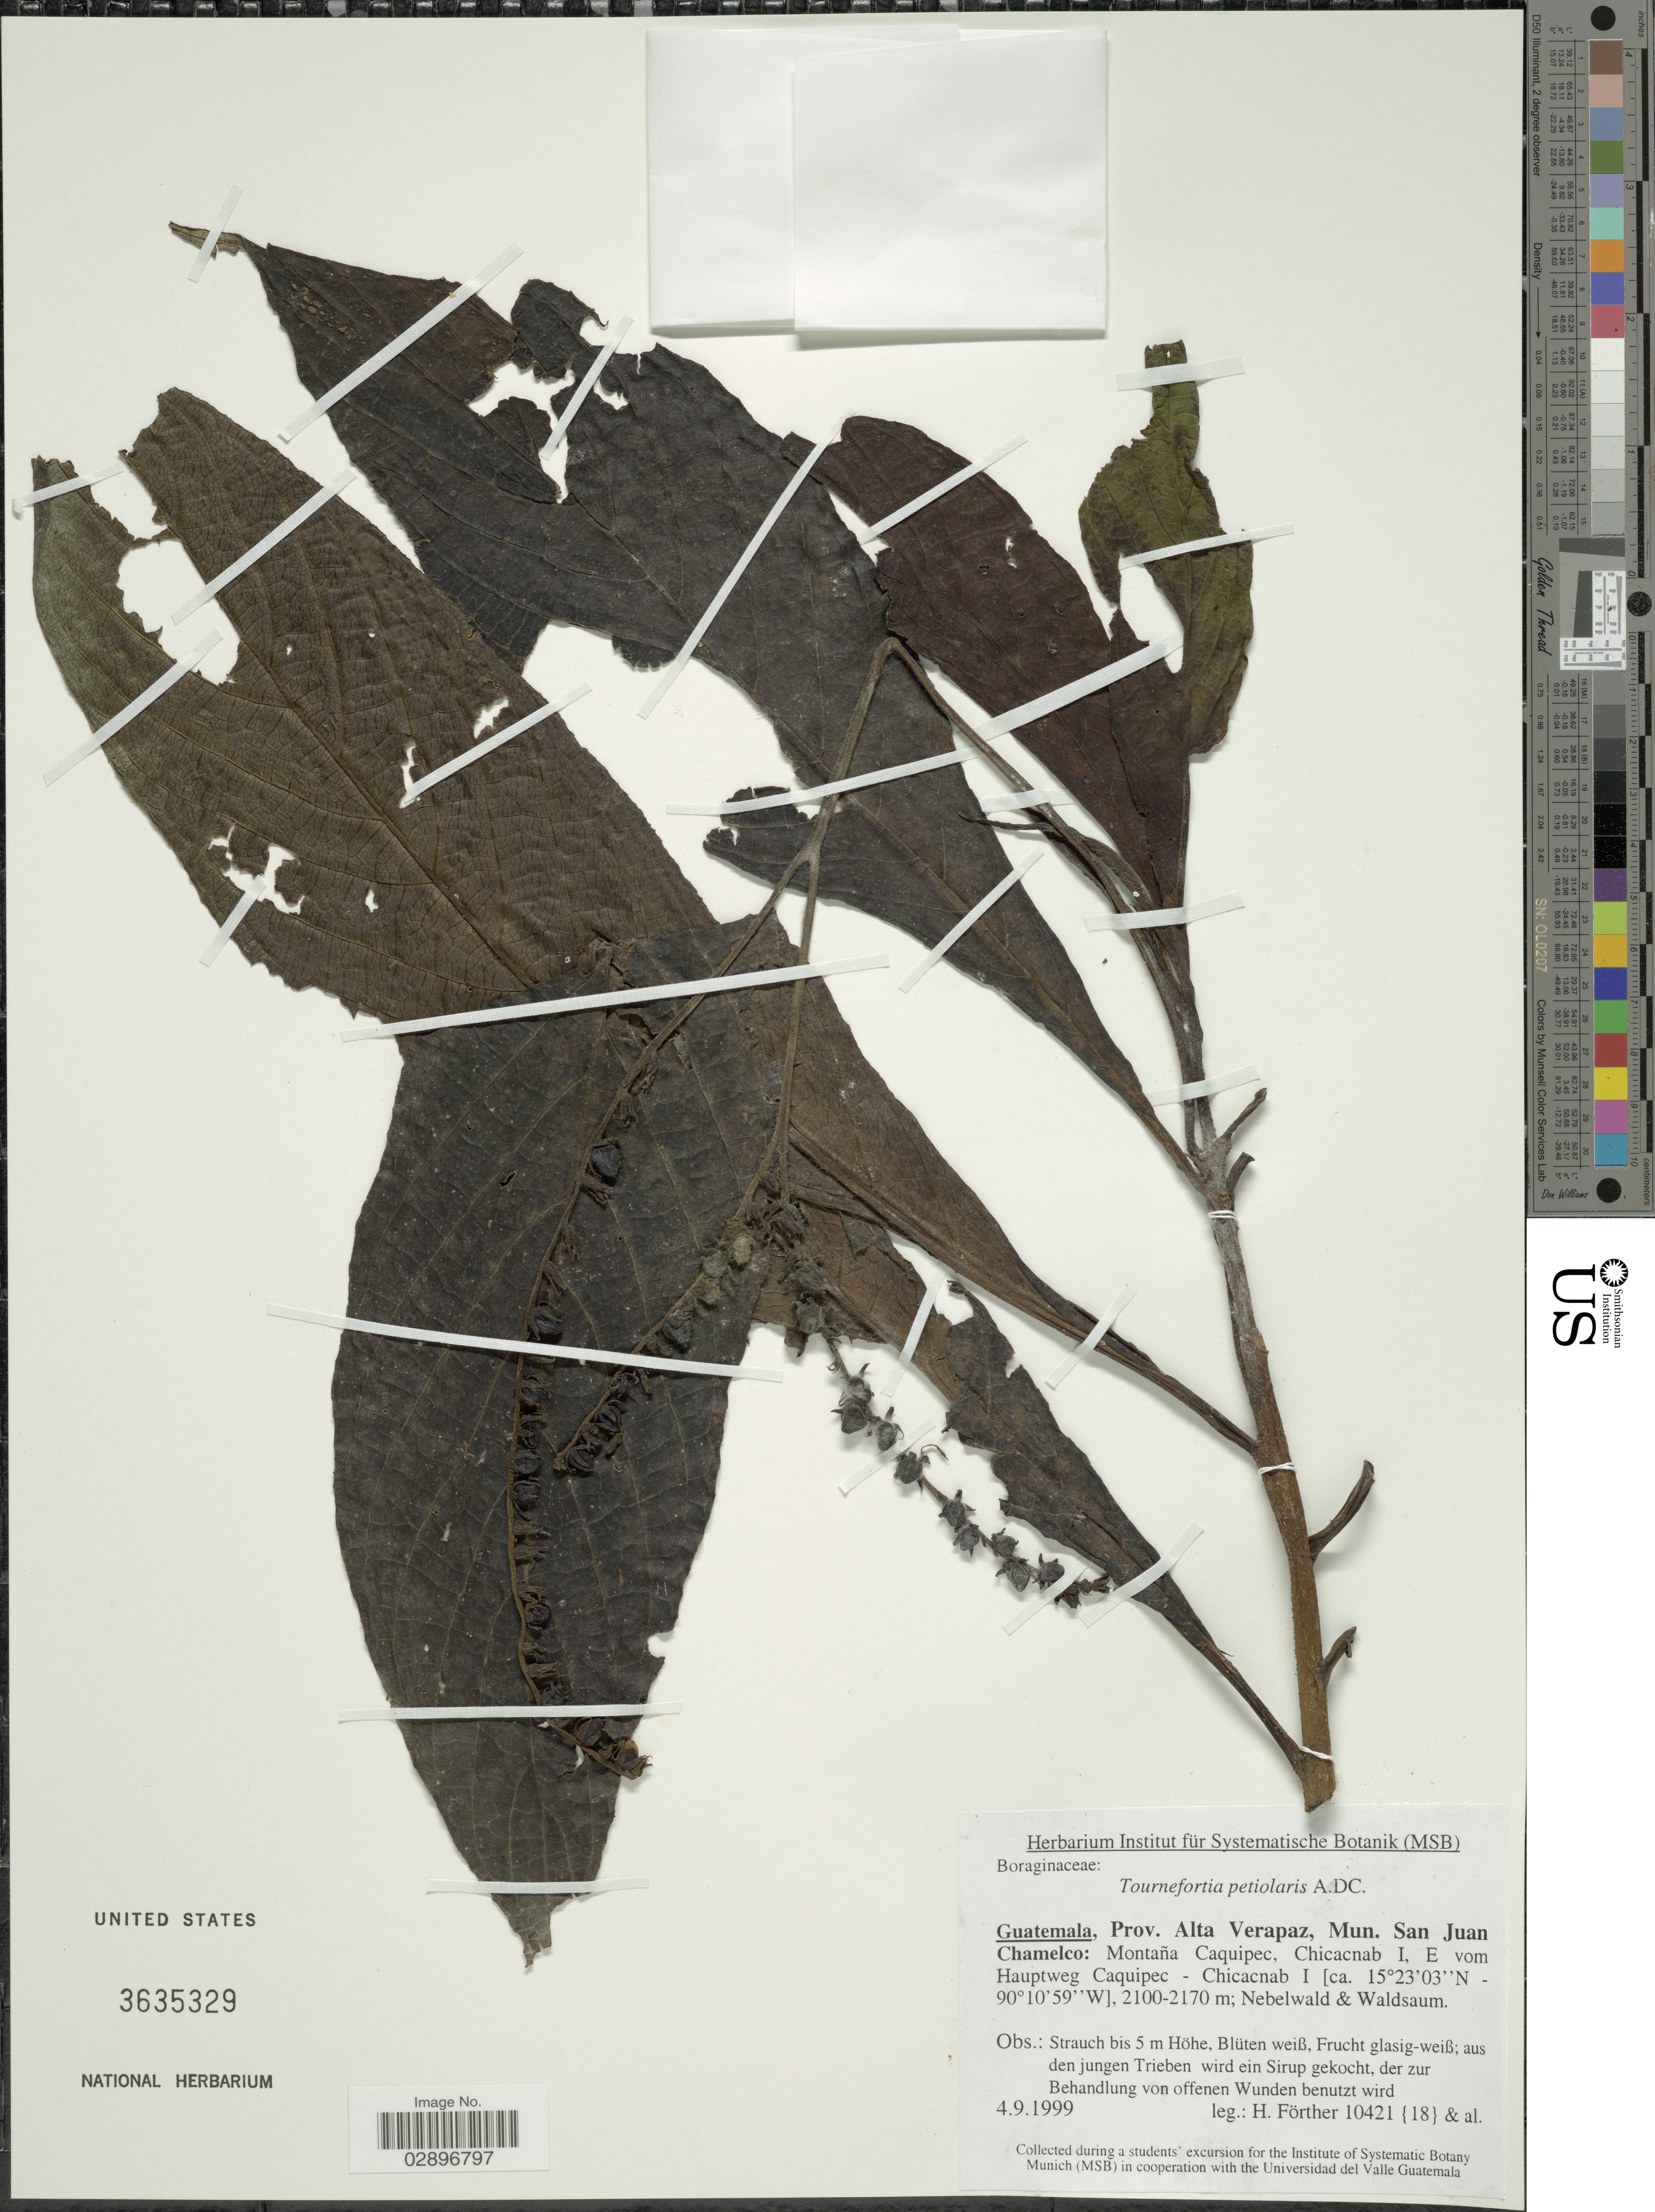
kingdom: Plantae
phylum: Tracheophyta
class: Magnoliopsida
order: Boraginales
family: Heliotropiaceae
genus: Tournefortia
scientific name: Tournefortia petiolaris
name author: DC.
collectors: H. Förther & et al.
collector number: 10421 {18}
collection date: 1999-09-04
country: Guatemala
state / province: Alta Verapaz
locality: Mun. San Juan Chamelco: Montaña Caquipec, Chicacnab I, E vom Hauptweg Caquipec - Chicanab I.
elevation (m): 2100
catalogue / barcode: US 3635329